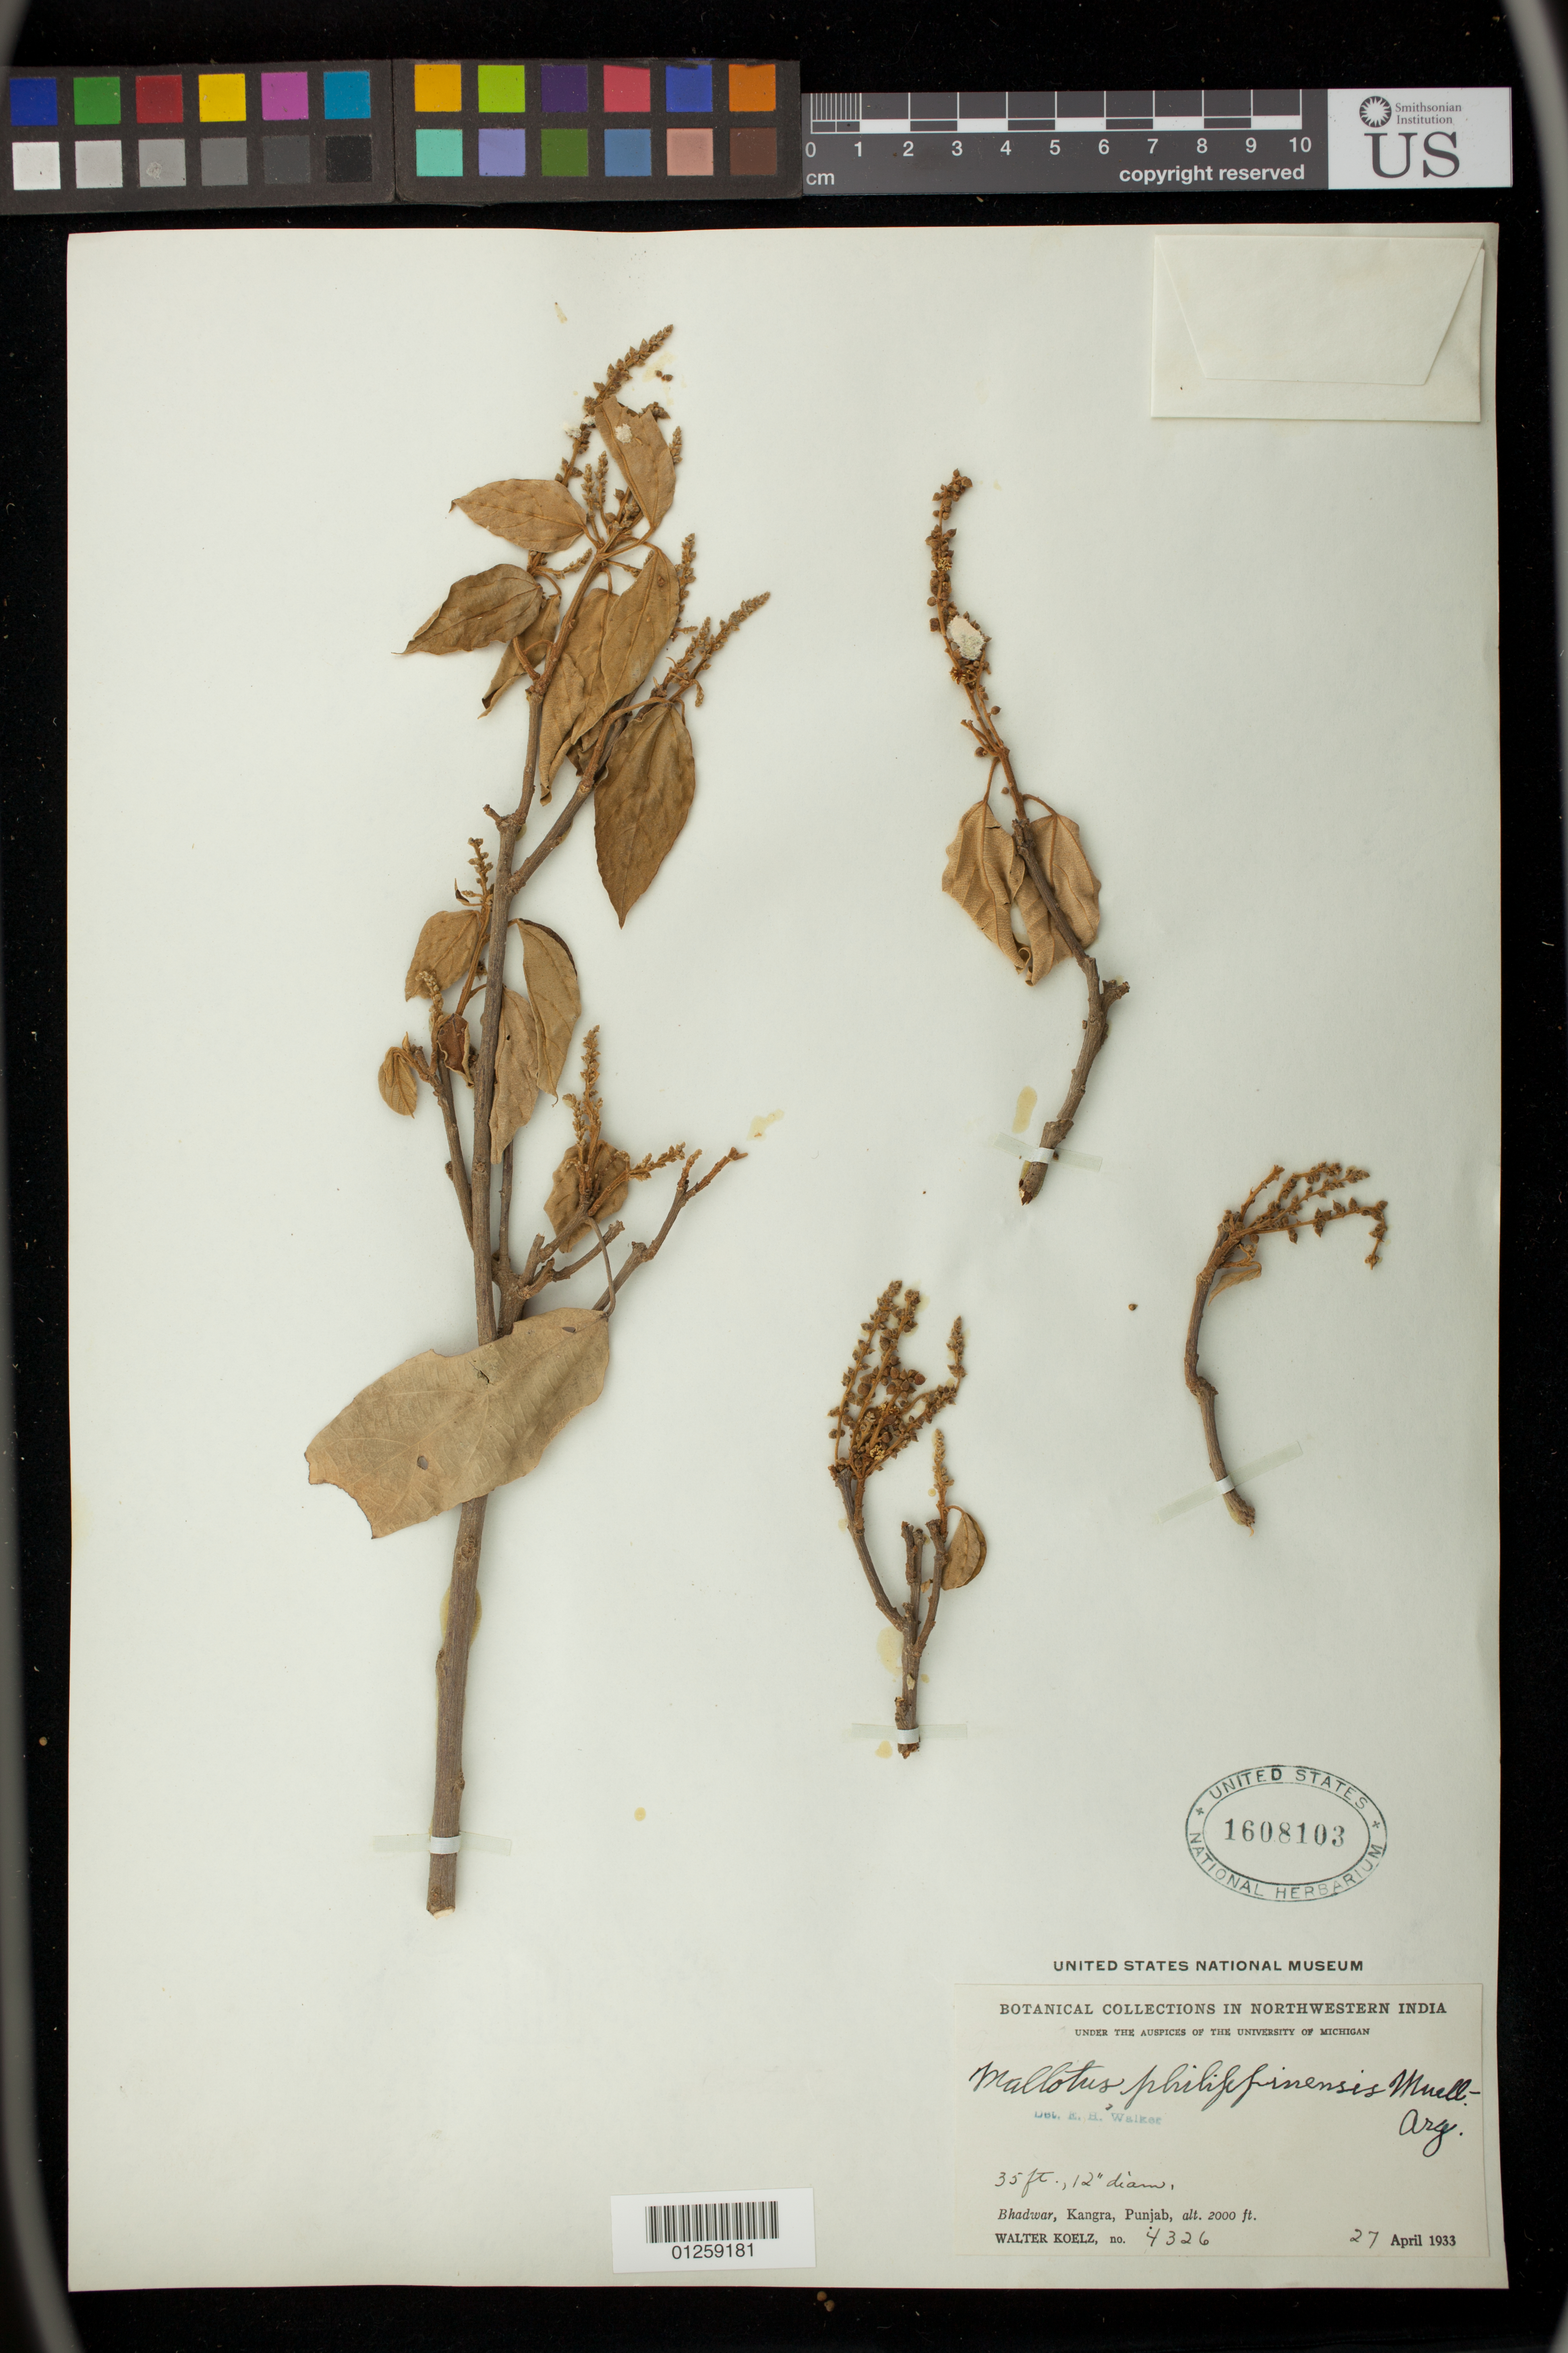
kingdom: Plantae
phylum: Tracheophyta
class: Magnoliopsida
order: Malpighiales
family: Euphorbiaceae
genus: Mallotus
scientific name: Mallotus philippensis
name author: (Lam.) Müll. Arg.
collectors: W. N. Koelz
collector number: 4326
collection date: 1933-04-27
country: India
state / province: Himachal Pradesh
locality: Bhadwar, Kangra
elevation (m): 610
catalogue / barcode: US 1608103